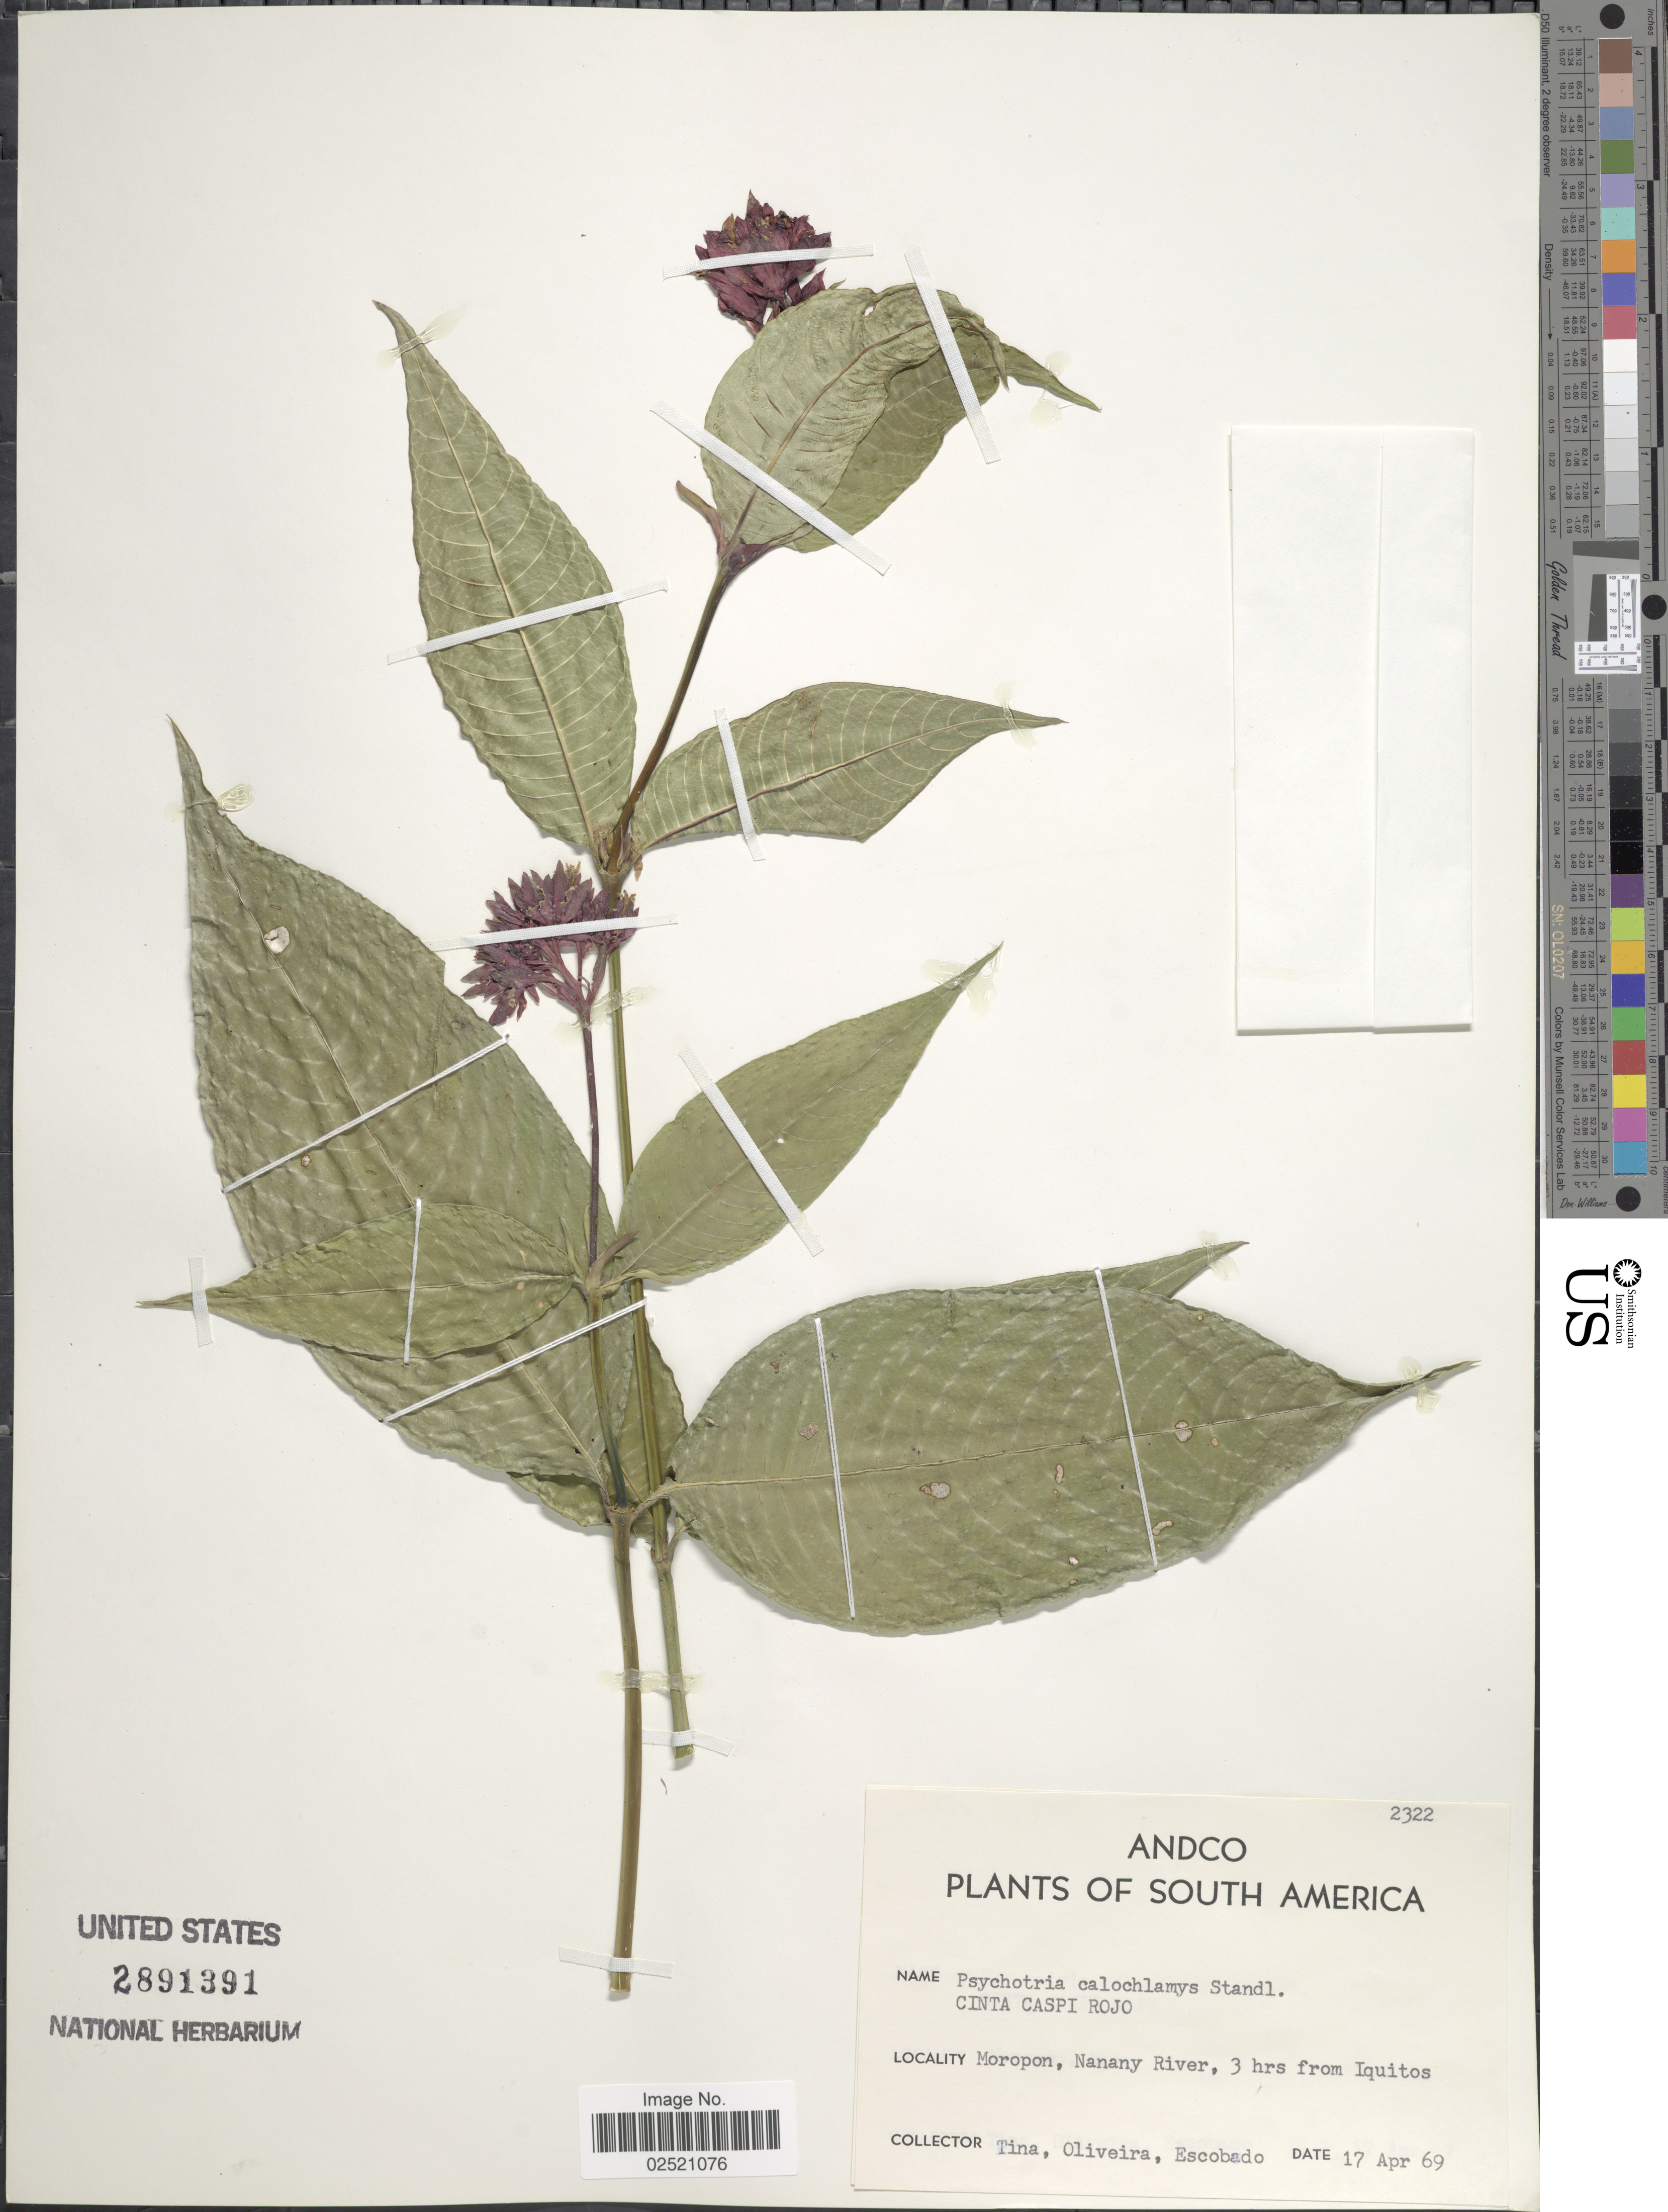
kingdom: Plantae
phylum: Tracheophyta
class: Magnoliopsida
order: Gentianales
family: Rubiaceae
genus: Psychotria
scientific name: Psychotria calochlamys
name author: Standl.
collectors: F. Tina, F. Oliveira & M. Escobedo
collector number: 2322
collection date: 1969-04-17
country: Peru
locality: Moropon, Nanany River, 3 hrs from Iquitos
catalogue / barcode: US 2891391